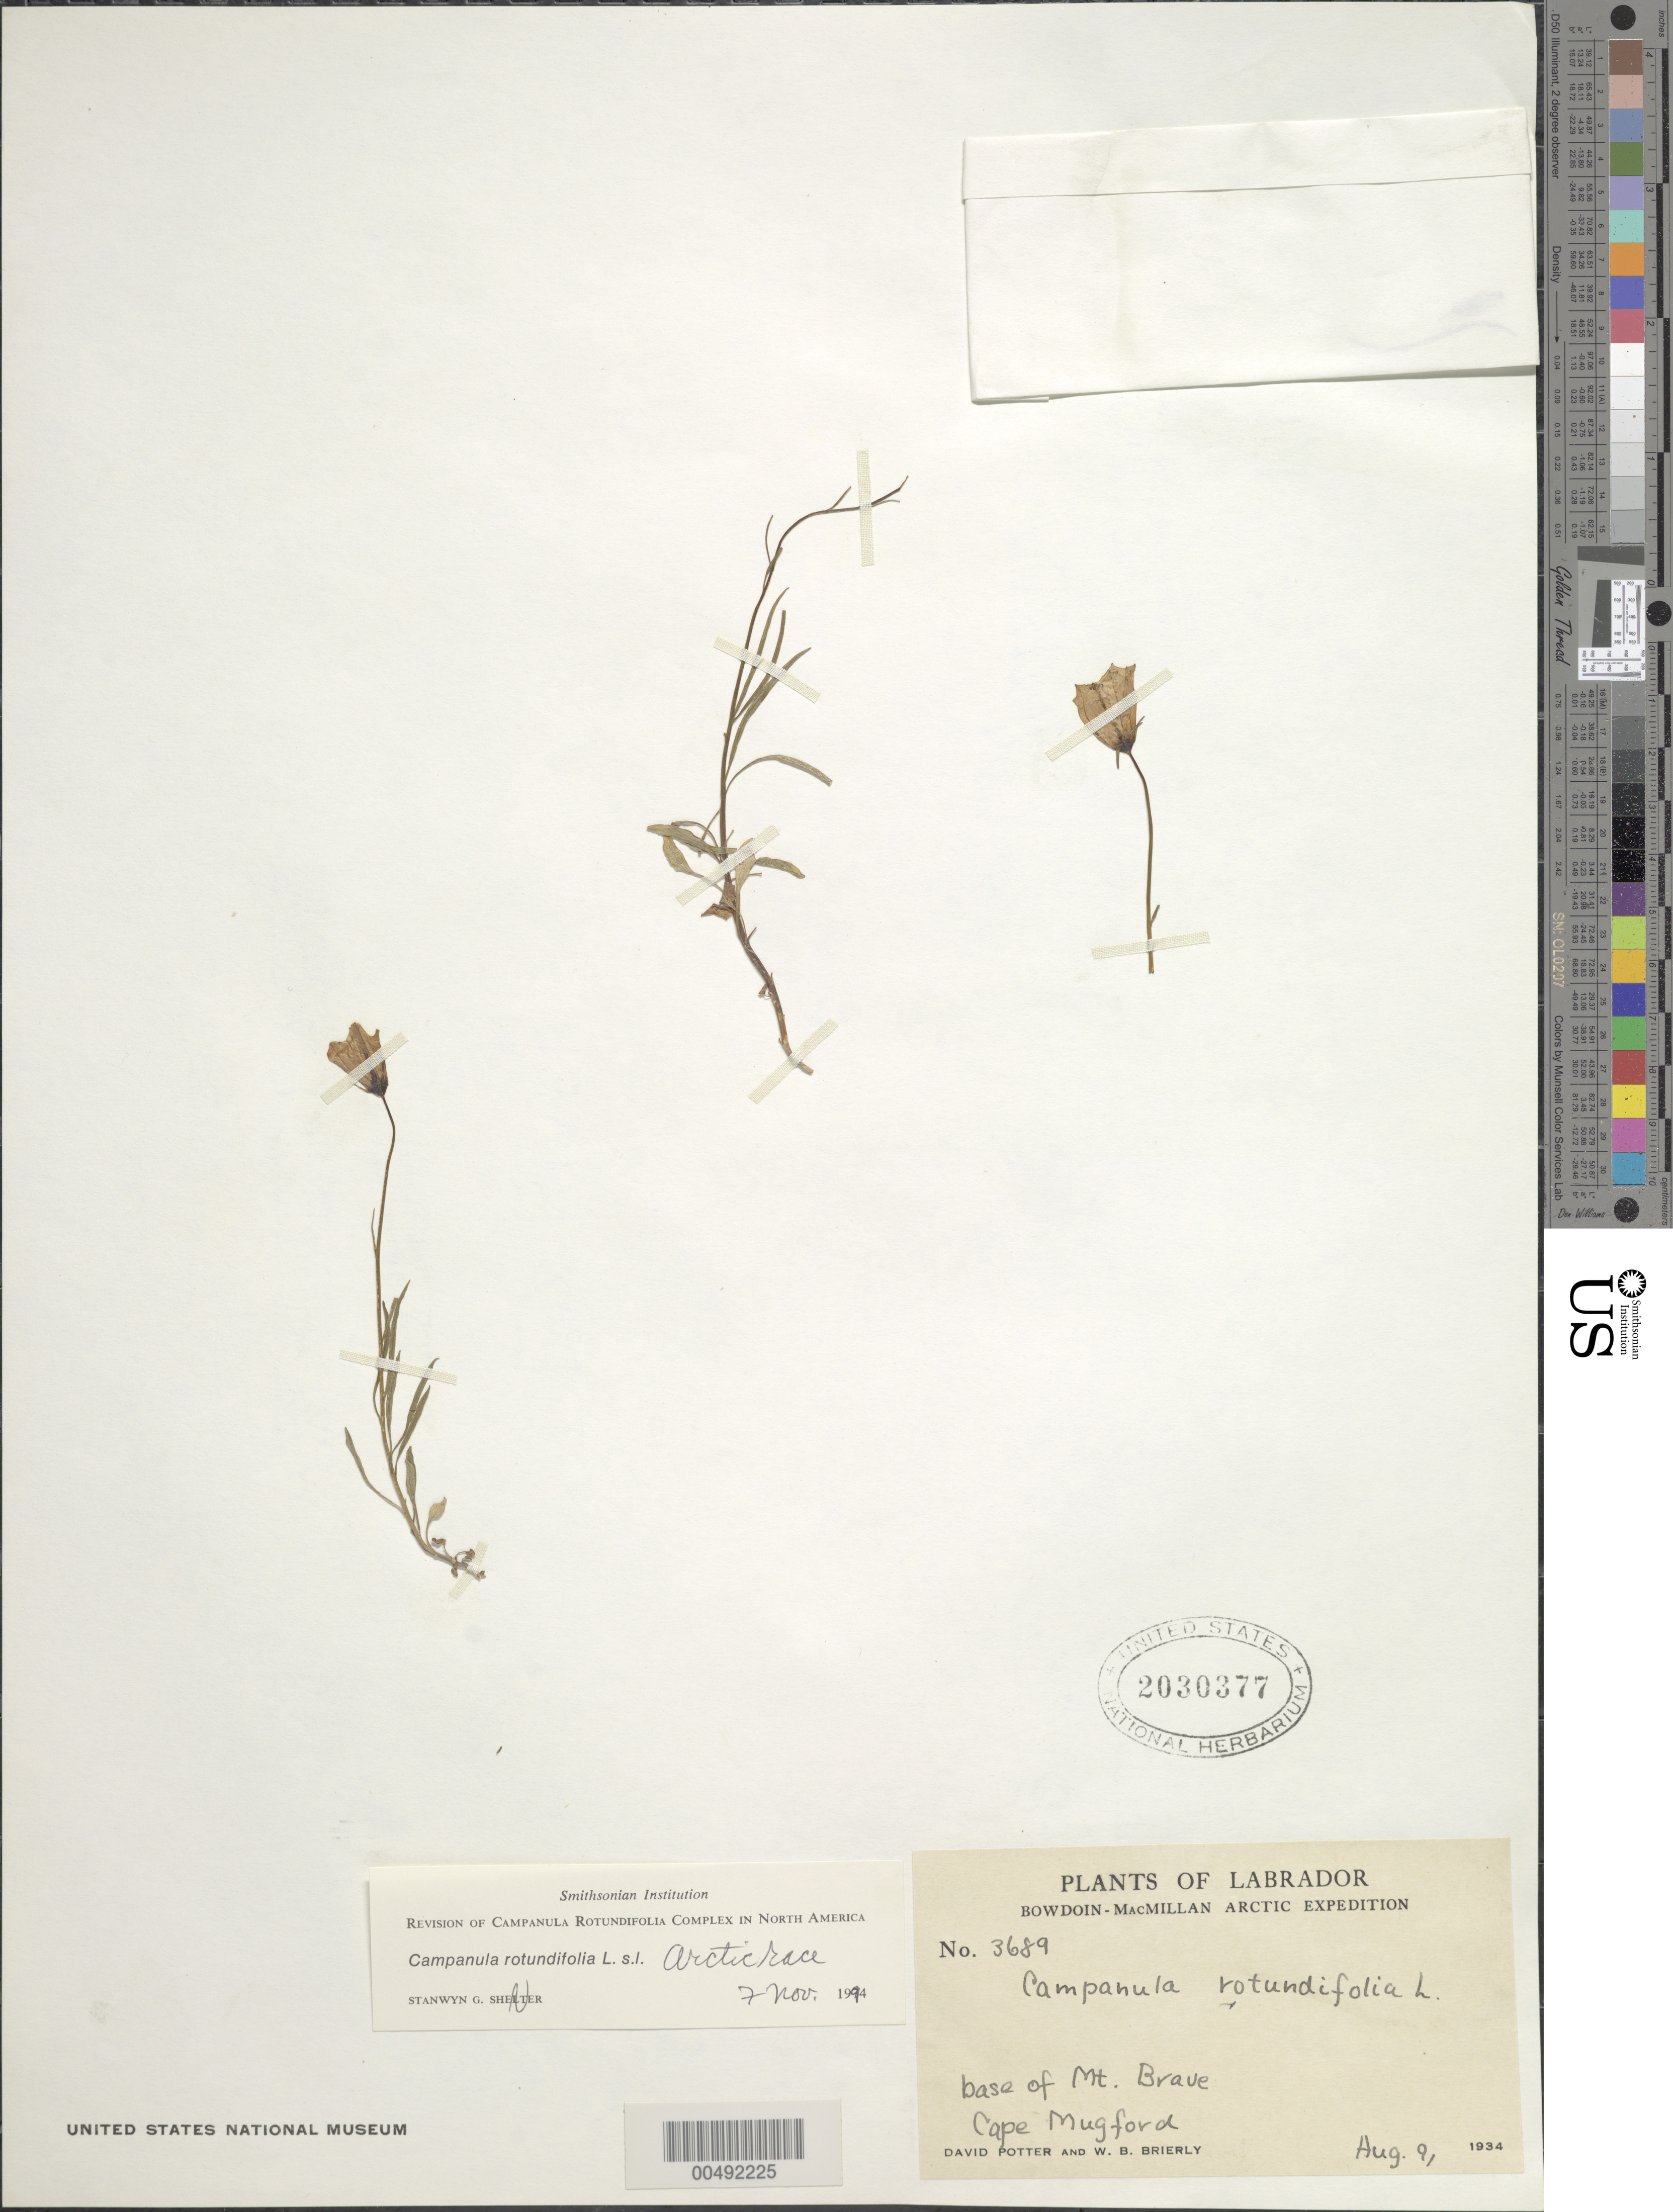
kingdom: Plantae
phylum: Tracheophyta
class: Magnoliopsida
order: Asterales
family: Campanulaceae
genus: Campanula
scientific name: Campanula rotundifolia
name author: L.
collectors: D. Potter & W. Brierly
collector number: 3689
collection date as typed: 09 Aug 1934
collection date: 1934-08-09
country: Canada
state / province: Newfoundland and Labrador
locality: Labrador, Cape Mugford, base of Mt. Brave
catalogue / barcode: US 2030377